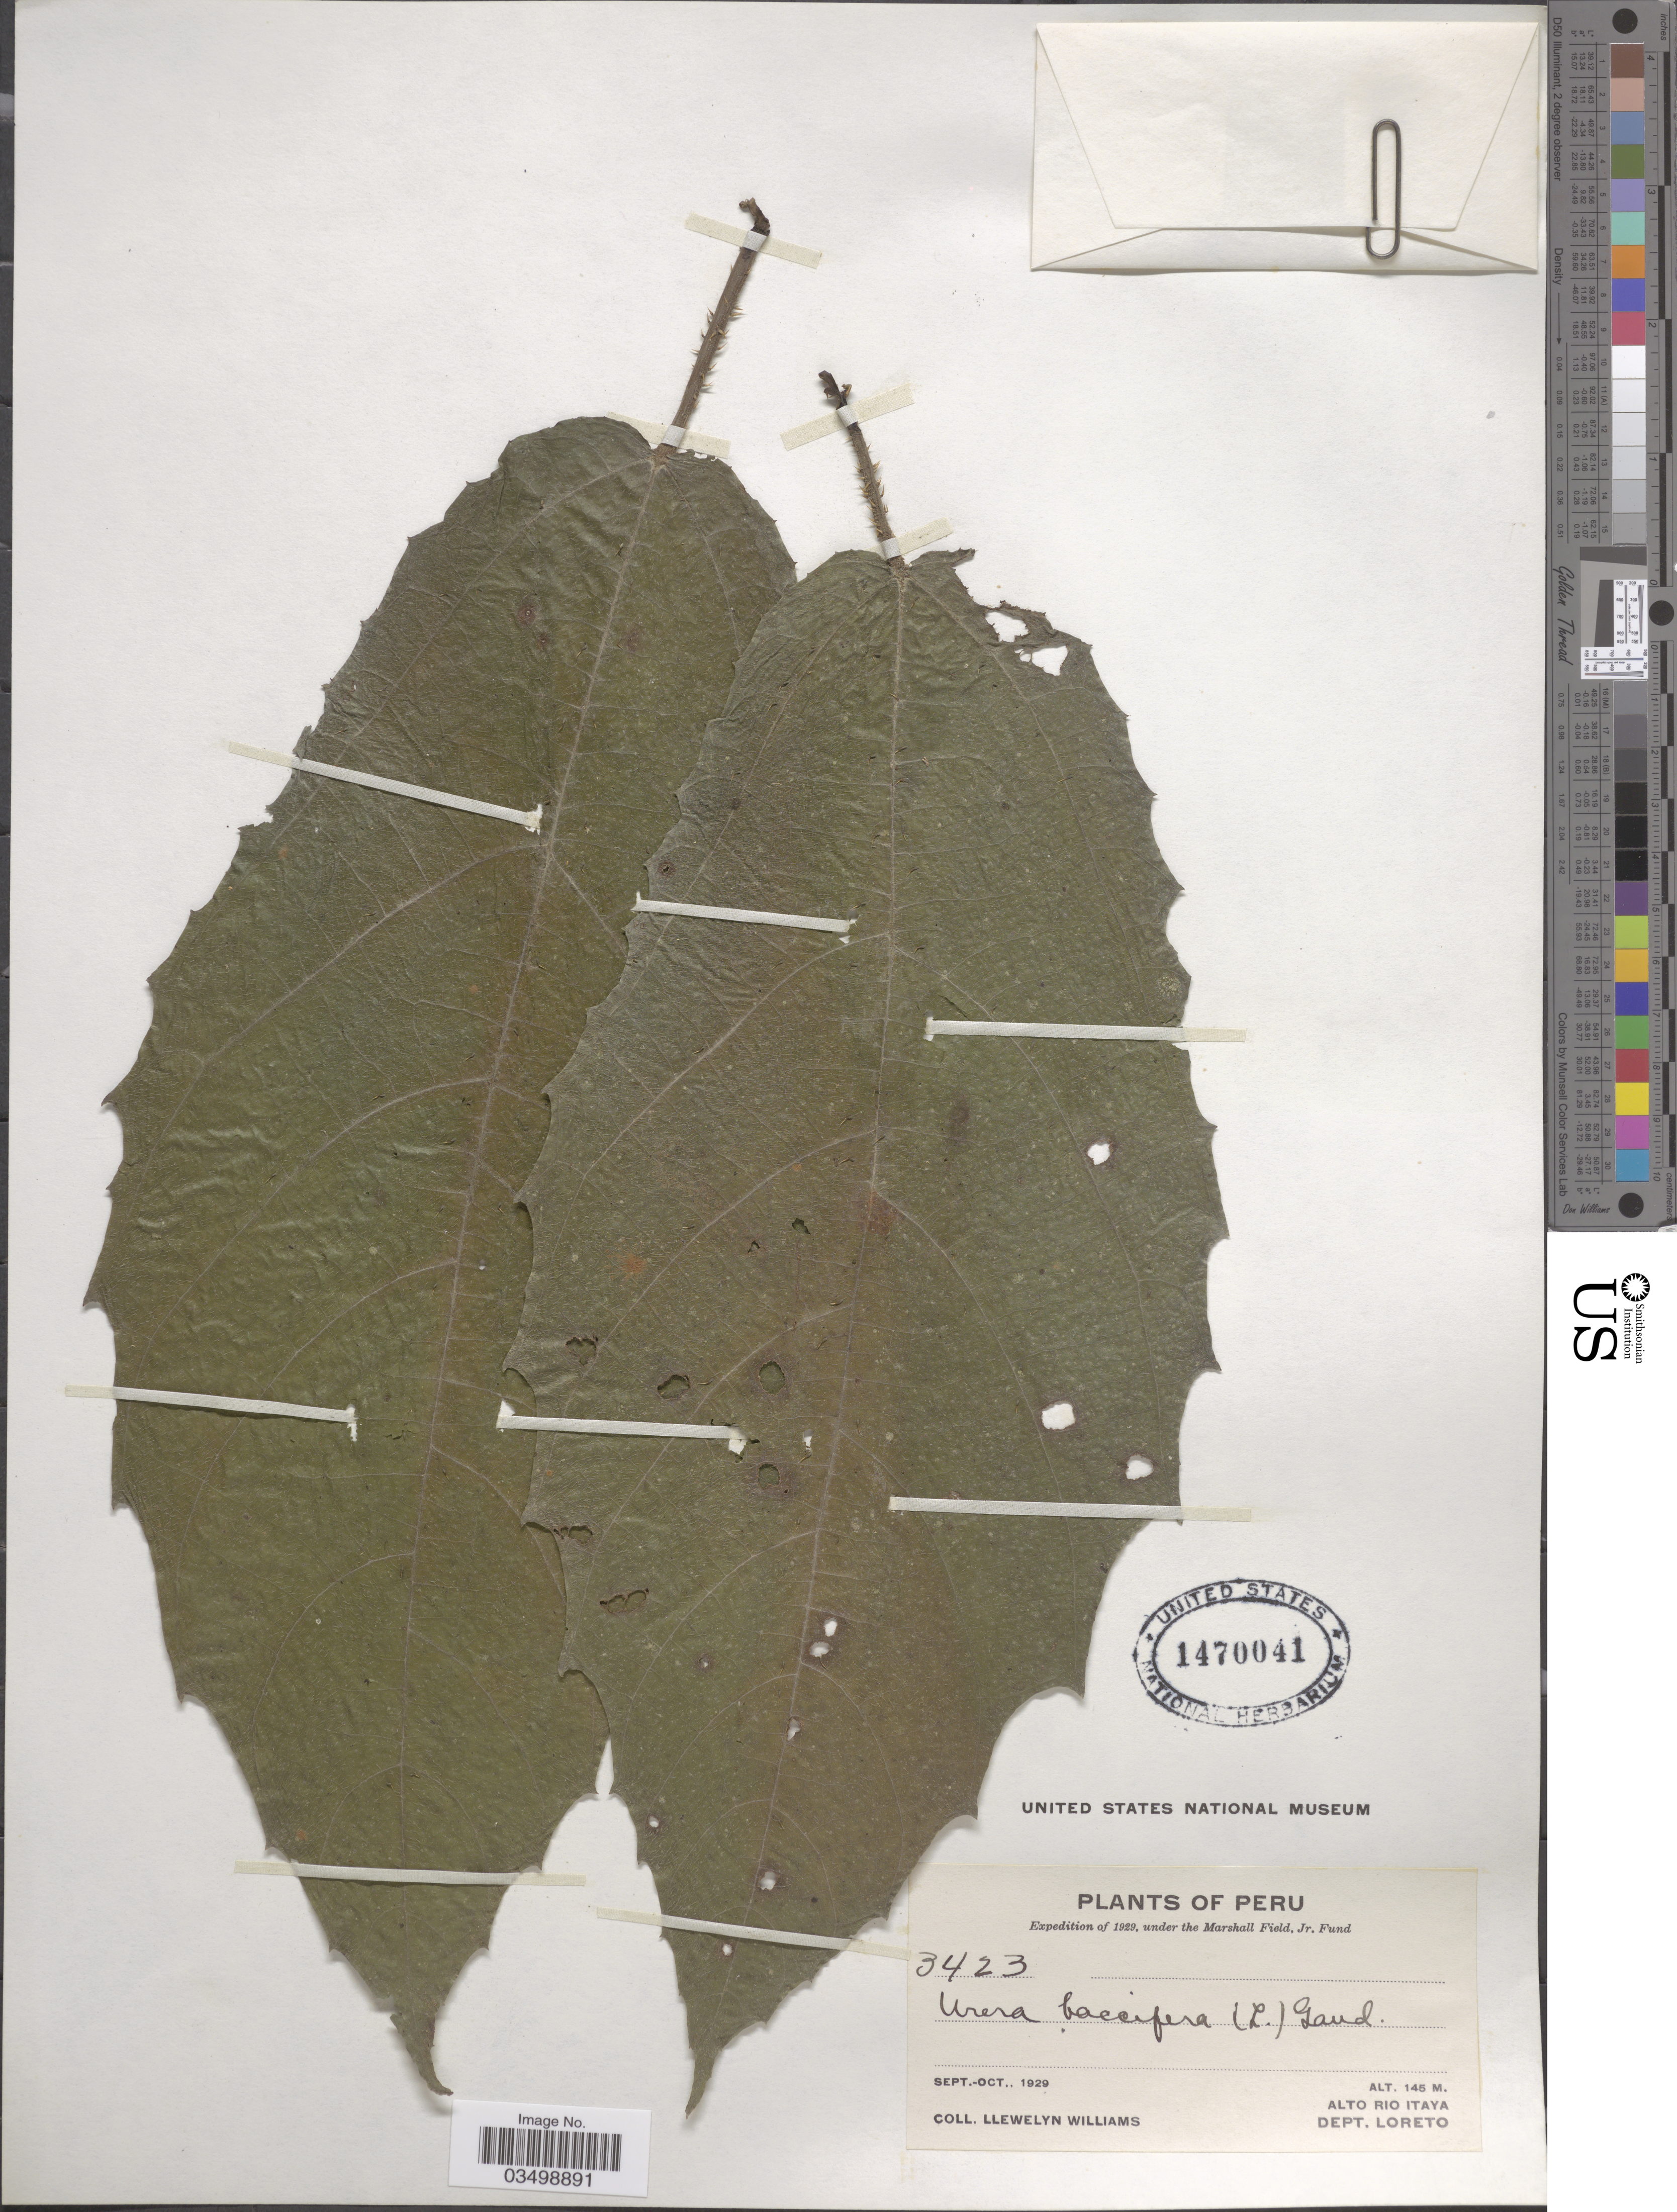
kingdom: Plantae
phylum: Tracheophyta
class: Magnoliopsida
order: Rosales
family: Urticaceae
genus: Urera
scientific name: Urera baccifera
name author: (L.) Gaudich. ex Wedd.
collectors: Ll. Williams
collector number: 3423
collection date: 1929-09/1929-10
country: Peru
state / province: Loreto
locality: Alto Rio Itaya. Dept. Loreto.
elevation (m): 145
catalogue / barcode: US 1470041